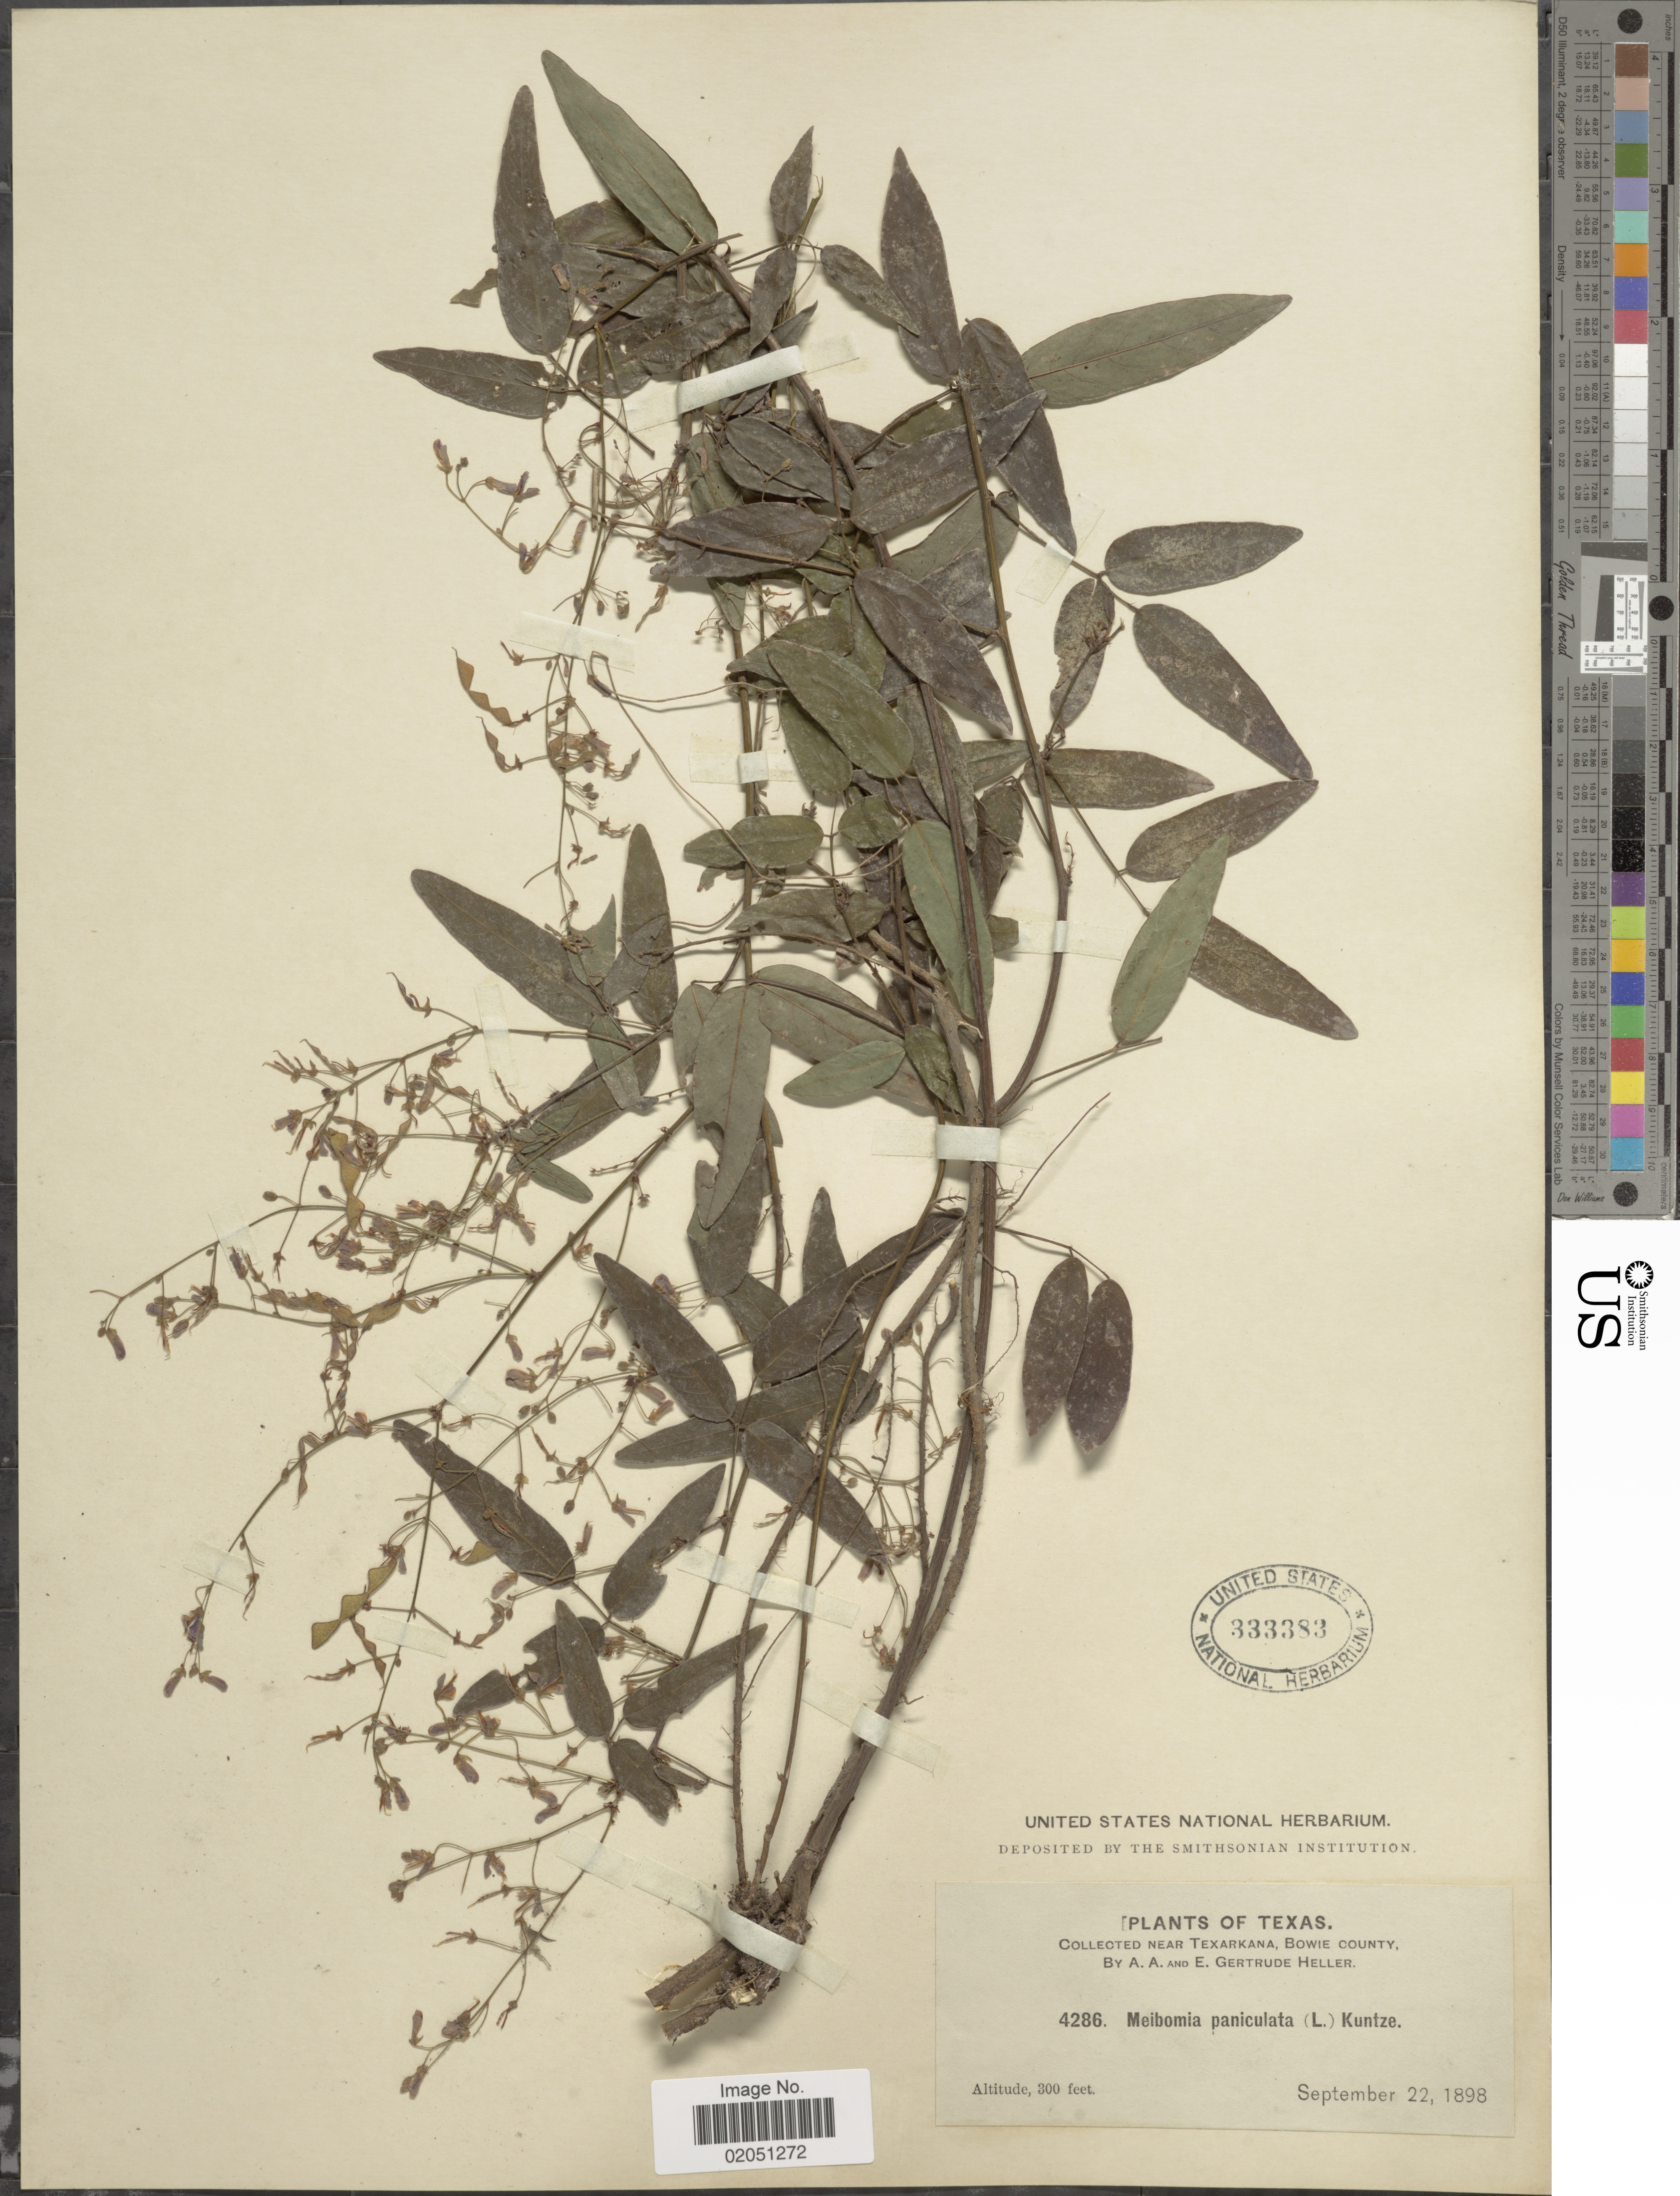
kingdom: Plantae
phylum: Tracheophyta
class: Magnoliopsida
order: Fabales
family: Fabaceae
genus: Desmodium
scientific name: Desmodium paniculatum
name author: (L.) DC.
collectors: A. A. Heller & E. G. Heller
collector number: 4286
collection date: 1898-09-22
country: United States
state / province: Texas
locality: Near Texarkana, Bowie County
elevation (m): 91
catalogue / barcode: US 333383